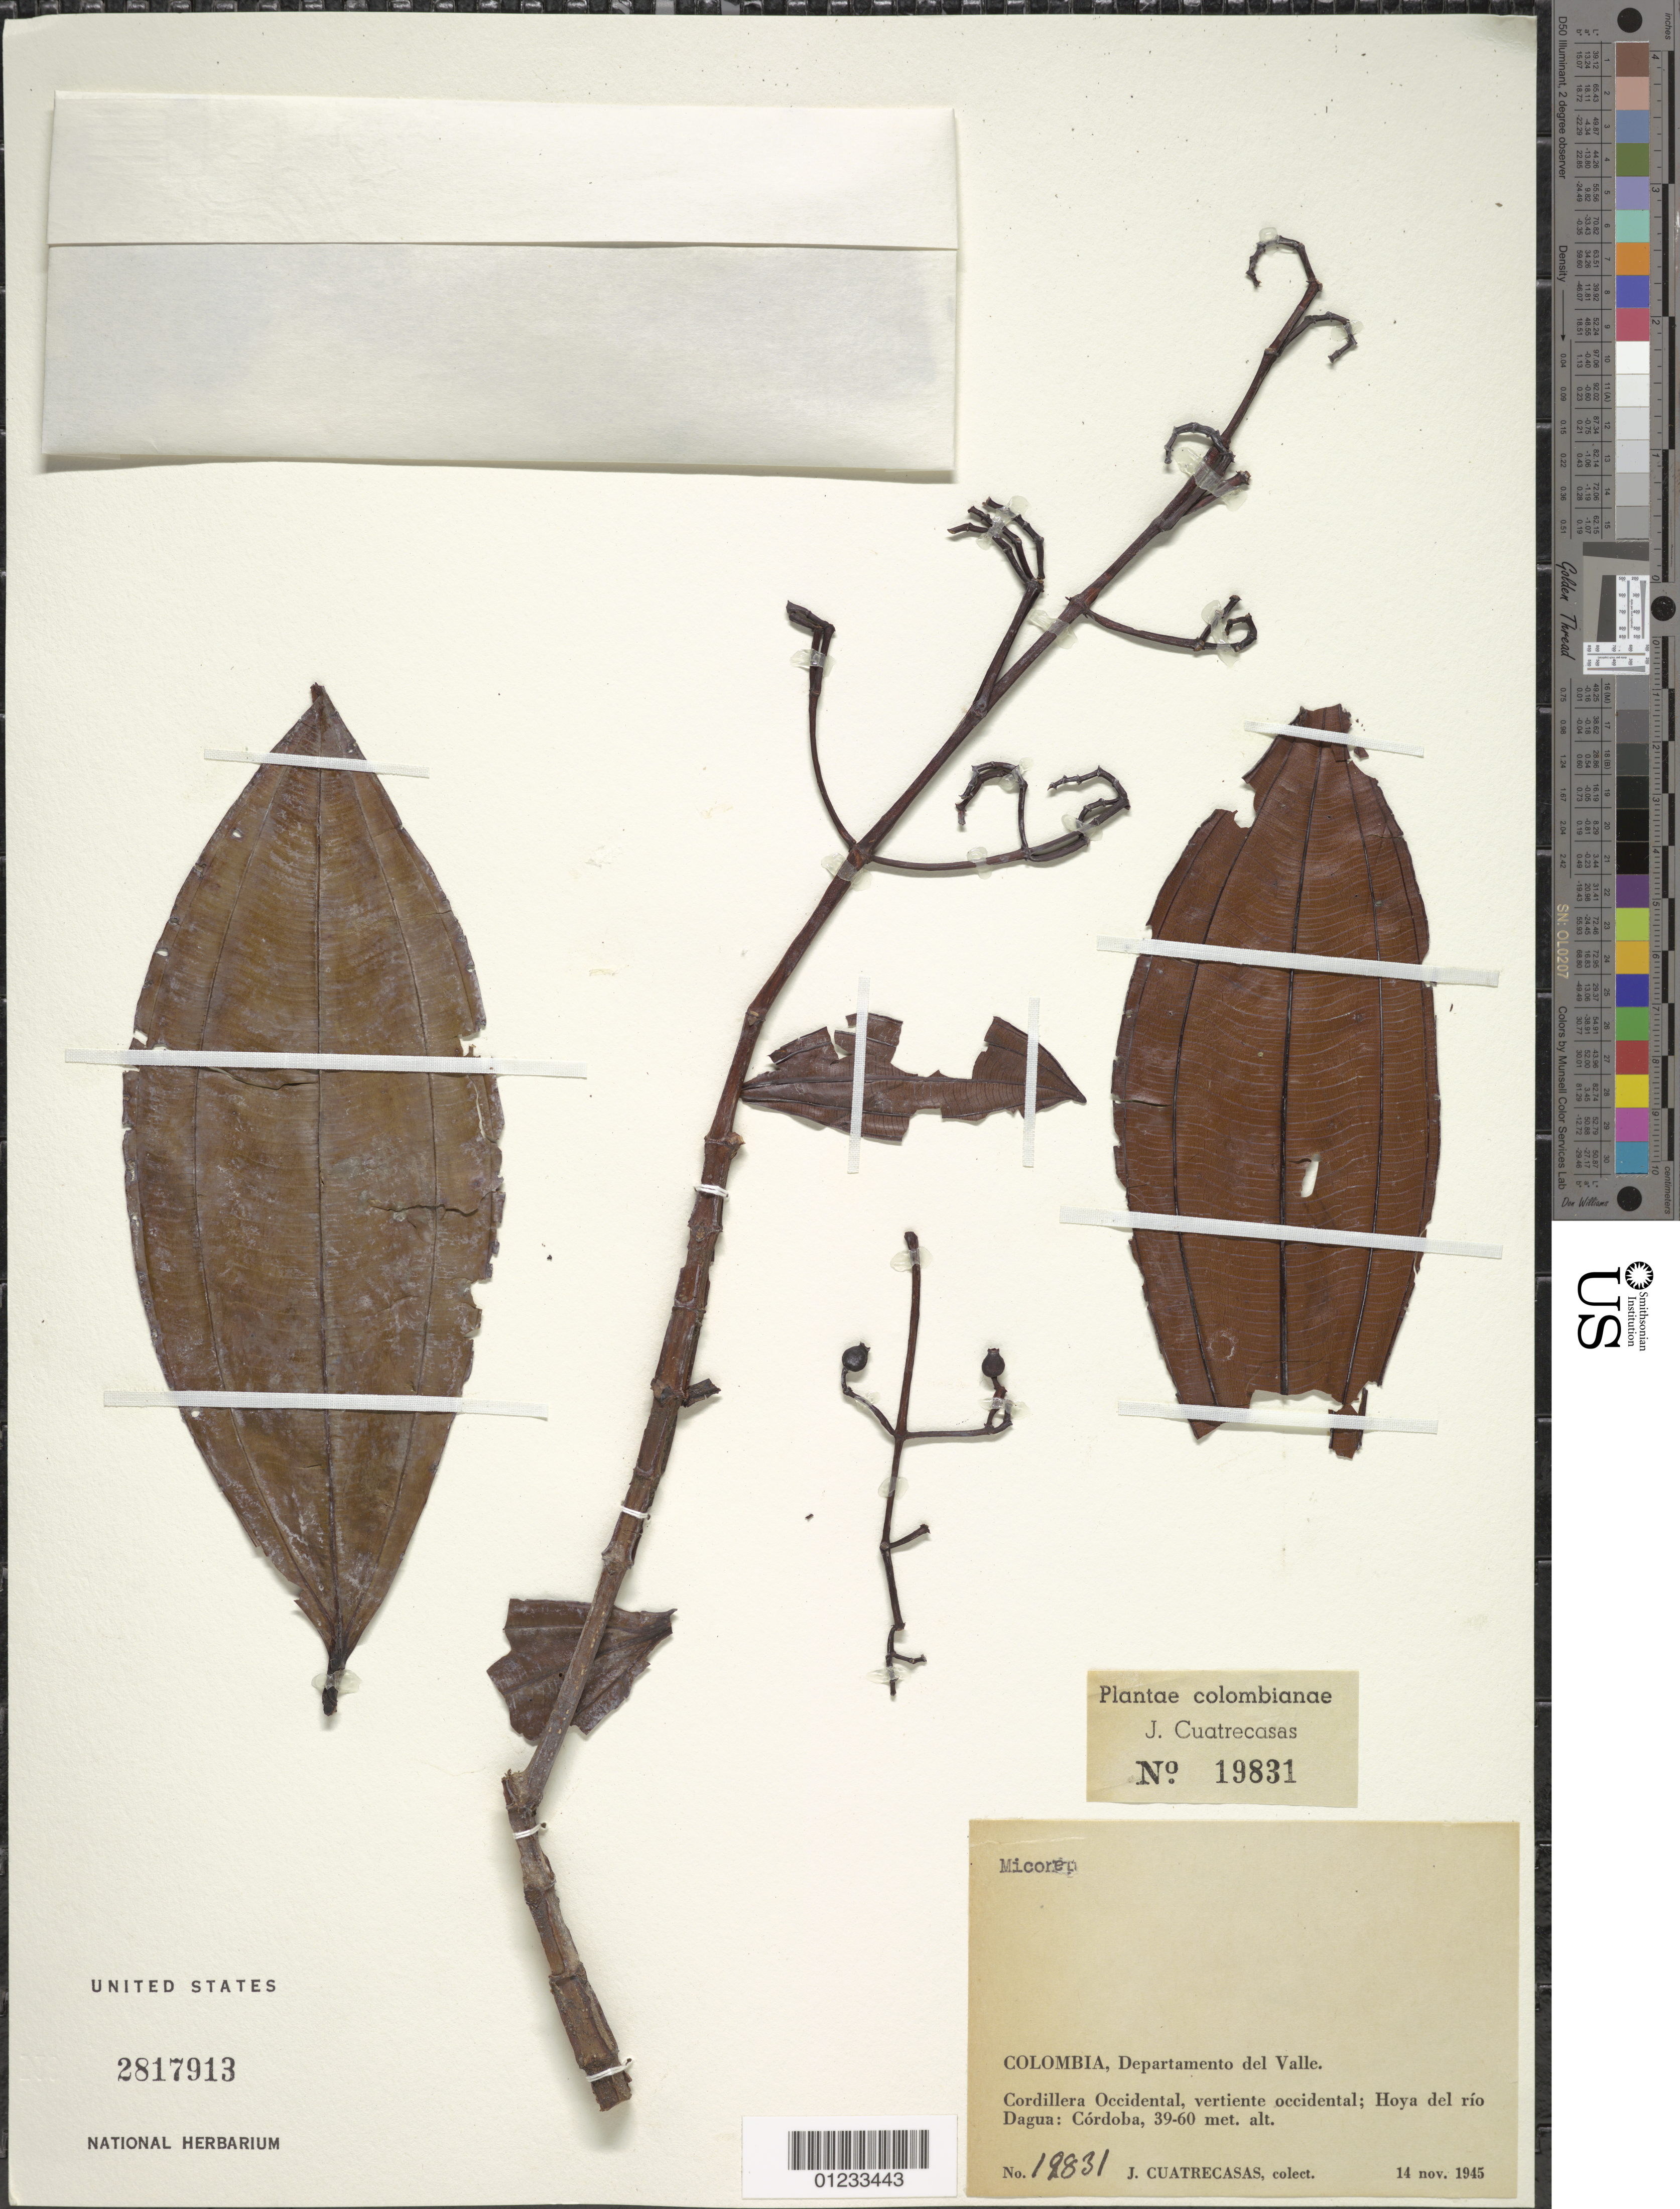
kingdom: Plantae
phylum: Tracheophyta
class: Magnoliopsida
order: Myrtales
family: Melastomataceae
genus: Miconia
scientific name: Miconia reducens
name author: Triana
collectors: J. Cuatrecasas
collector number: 19831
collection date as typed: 14 Nov 1945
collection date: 1945-11-14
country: Colombia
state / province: Valle del Cauca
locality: Hoya del Rio Dagua, Cordoba.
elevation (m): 39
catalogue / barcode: US 2817913